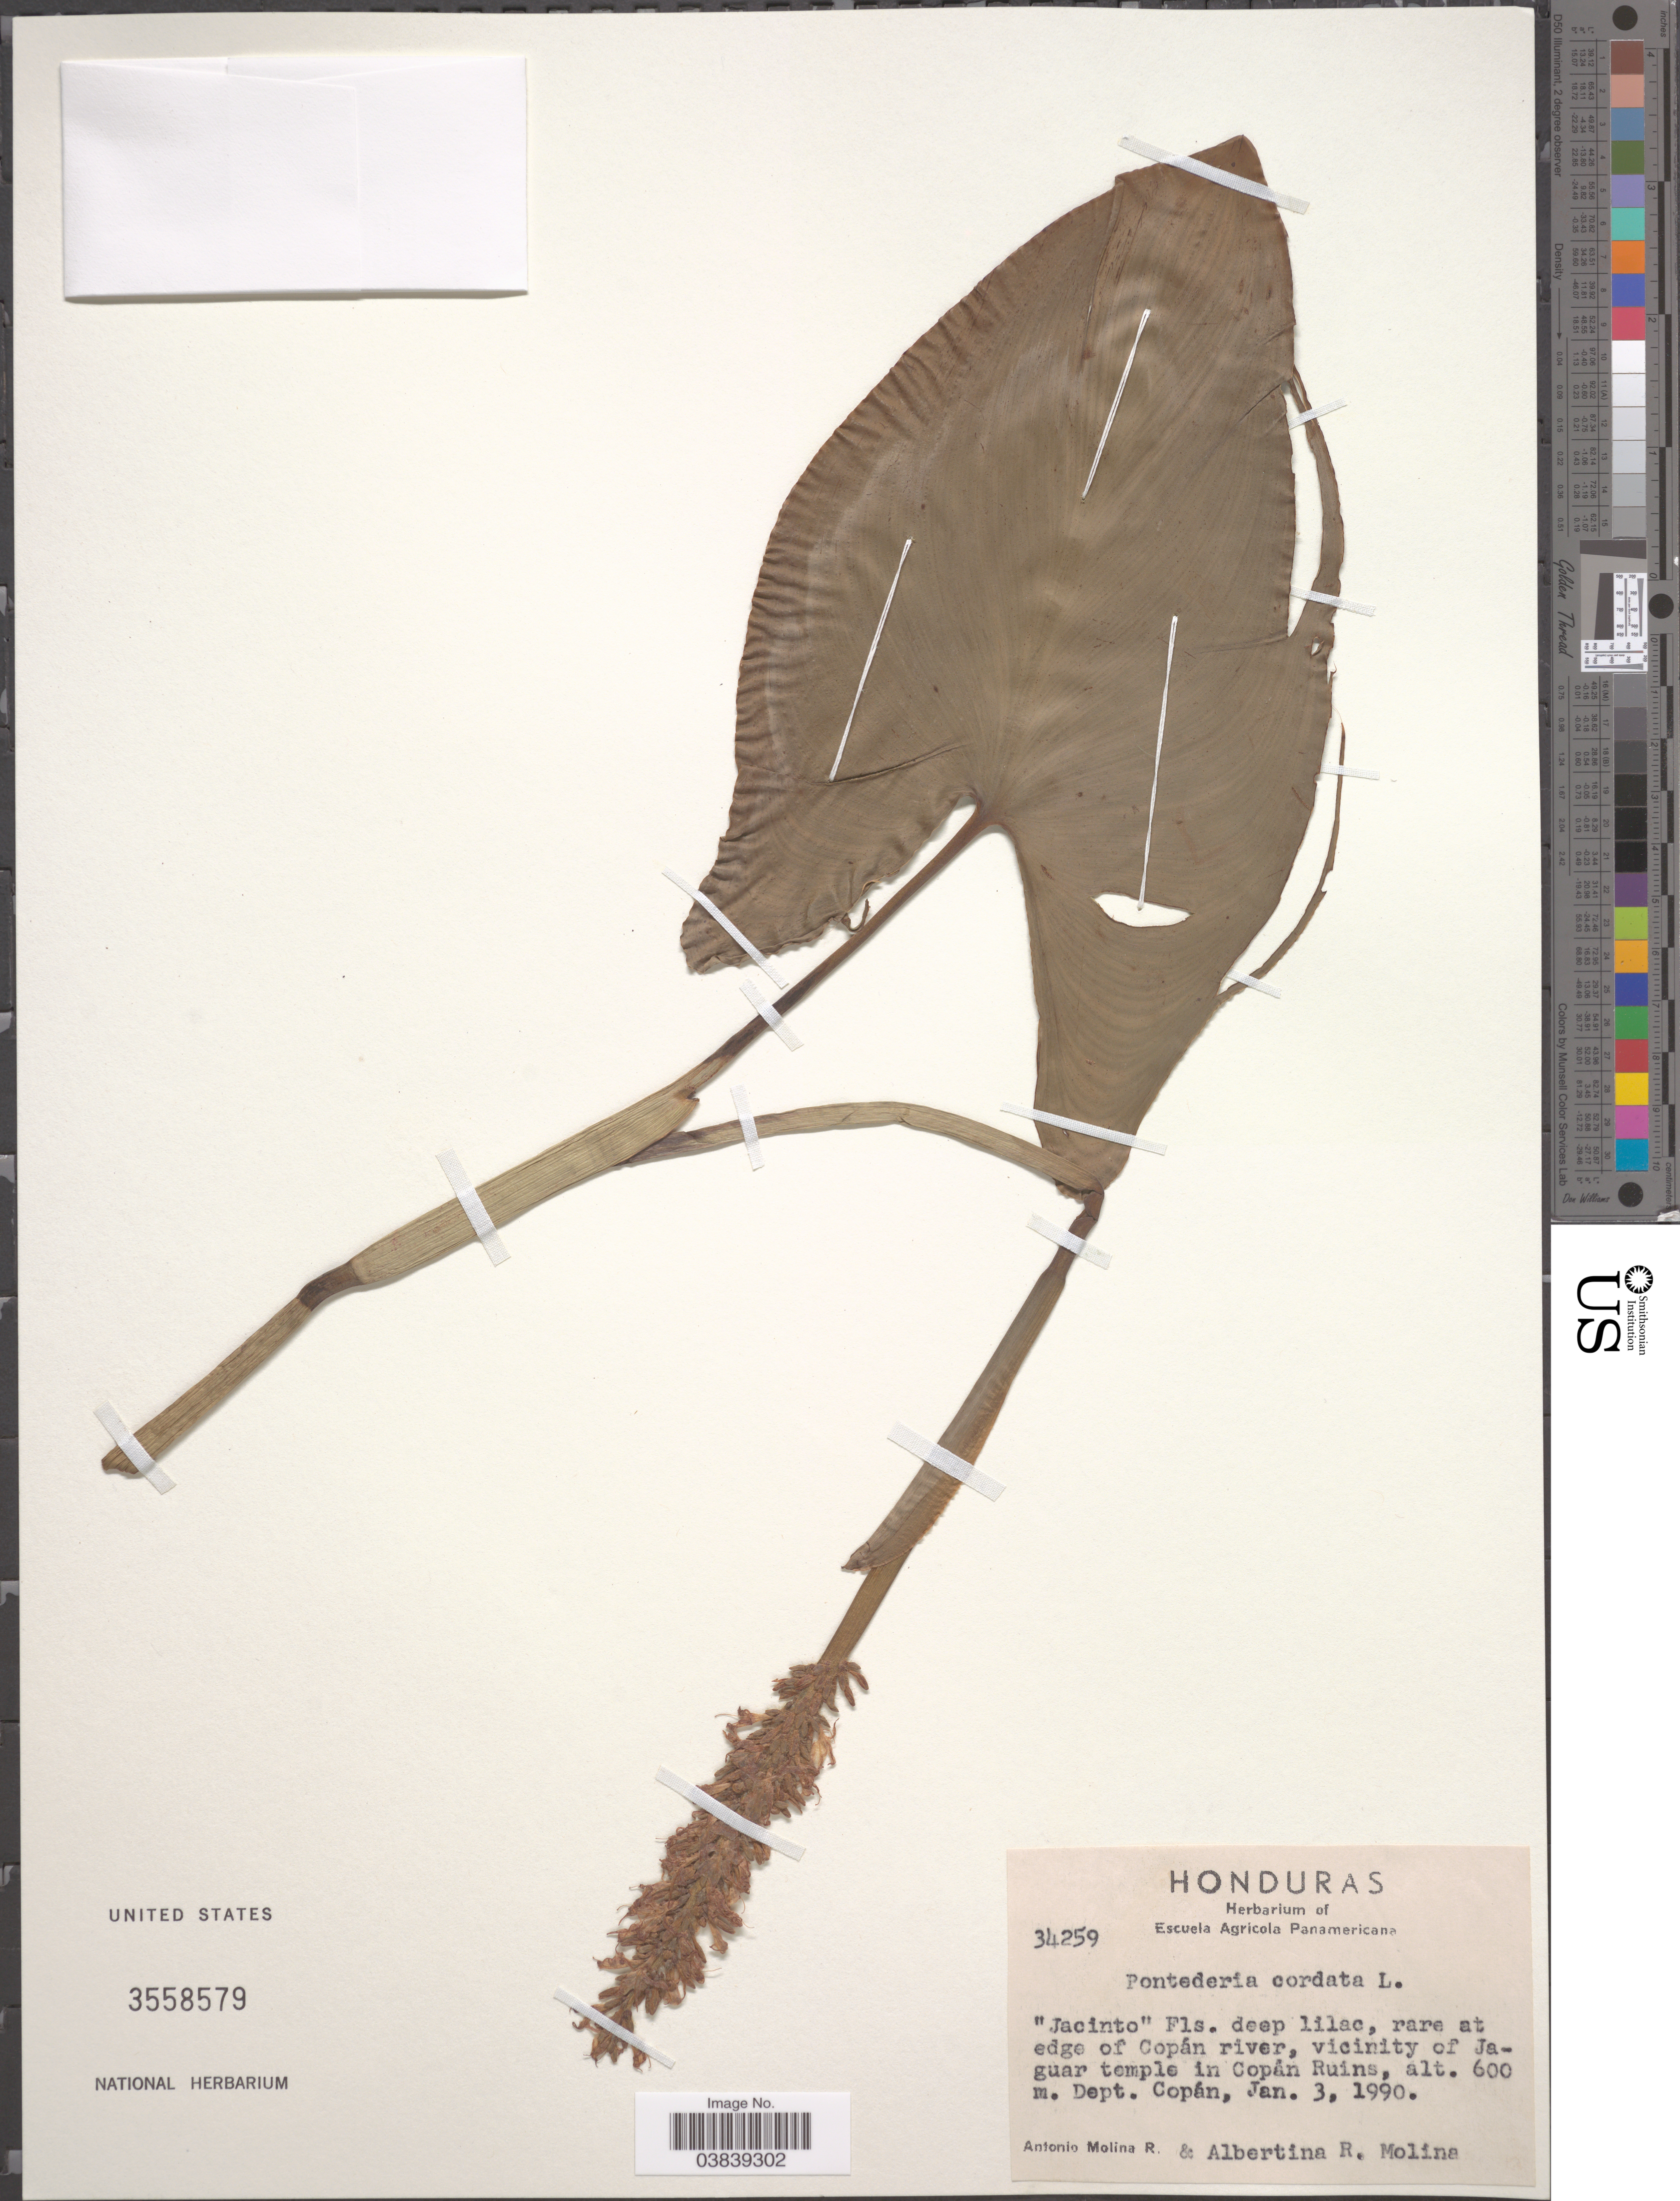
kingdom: Plantae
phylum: Tracheophyta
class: Liliopsida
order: Commelinales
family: Pontederiaceae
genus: Pontederia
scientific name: Pontederia cordata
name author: L.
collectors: A. Molina R. & A. R. Molina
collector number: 34259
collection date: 1990-01-03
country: Honduras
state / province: Copan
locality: Rare at edge of Copán river, vicinity of Jaguar temple in Copán Ruins, Dept. Copán.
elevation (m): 600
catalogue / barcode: US 3558579